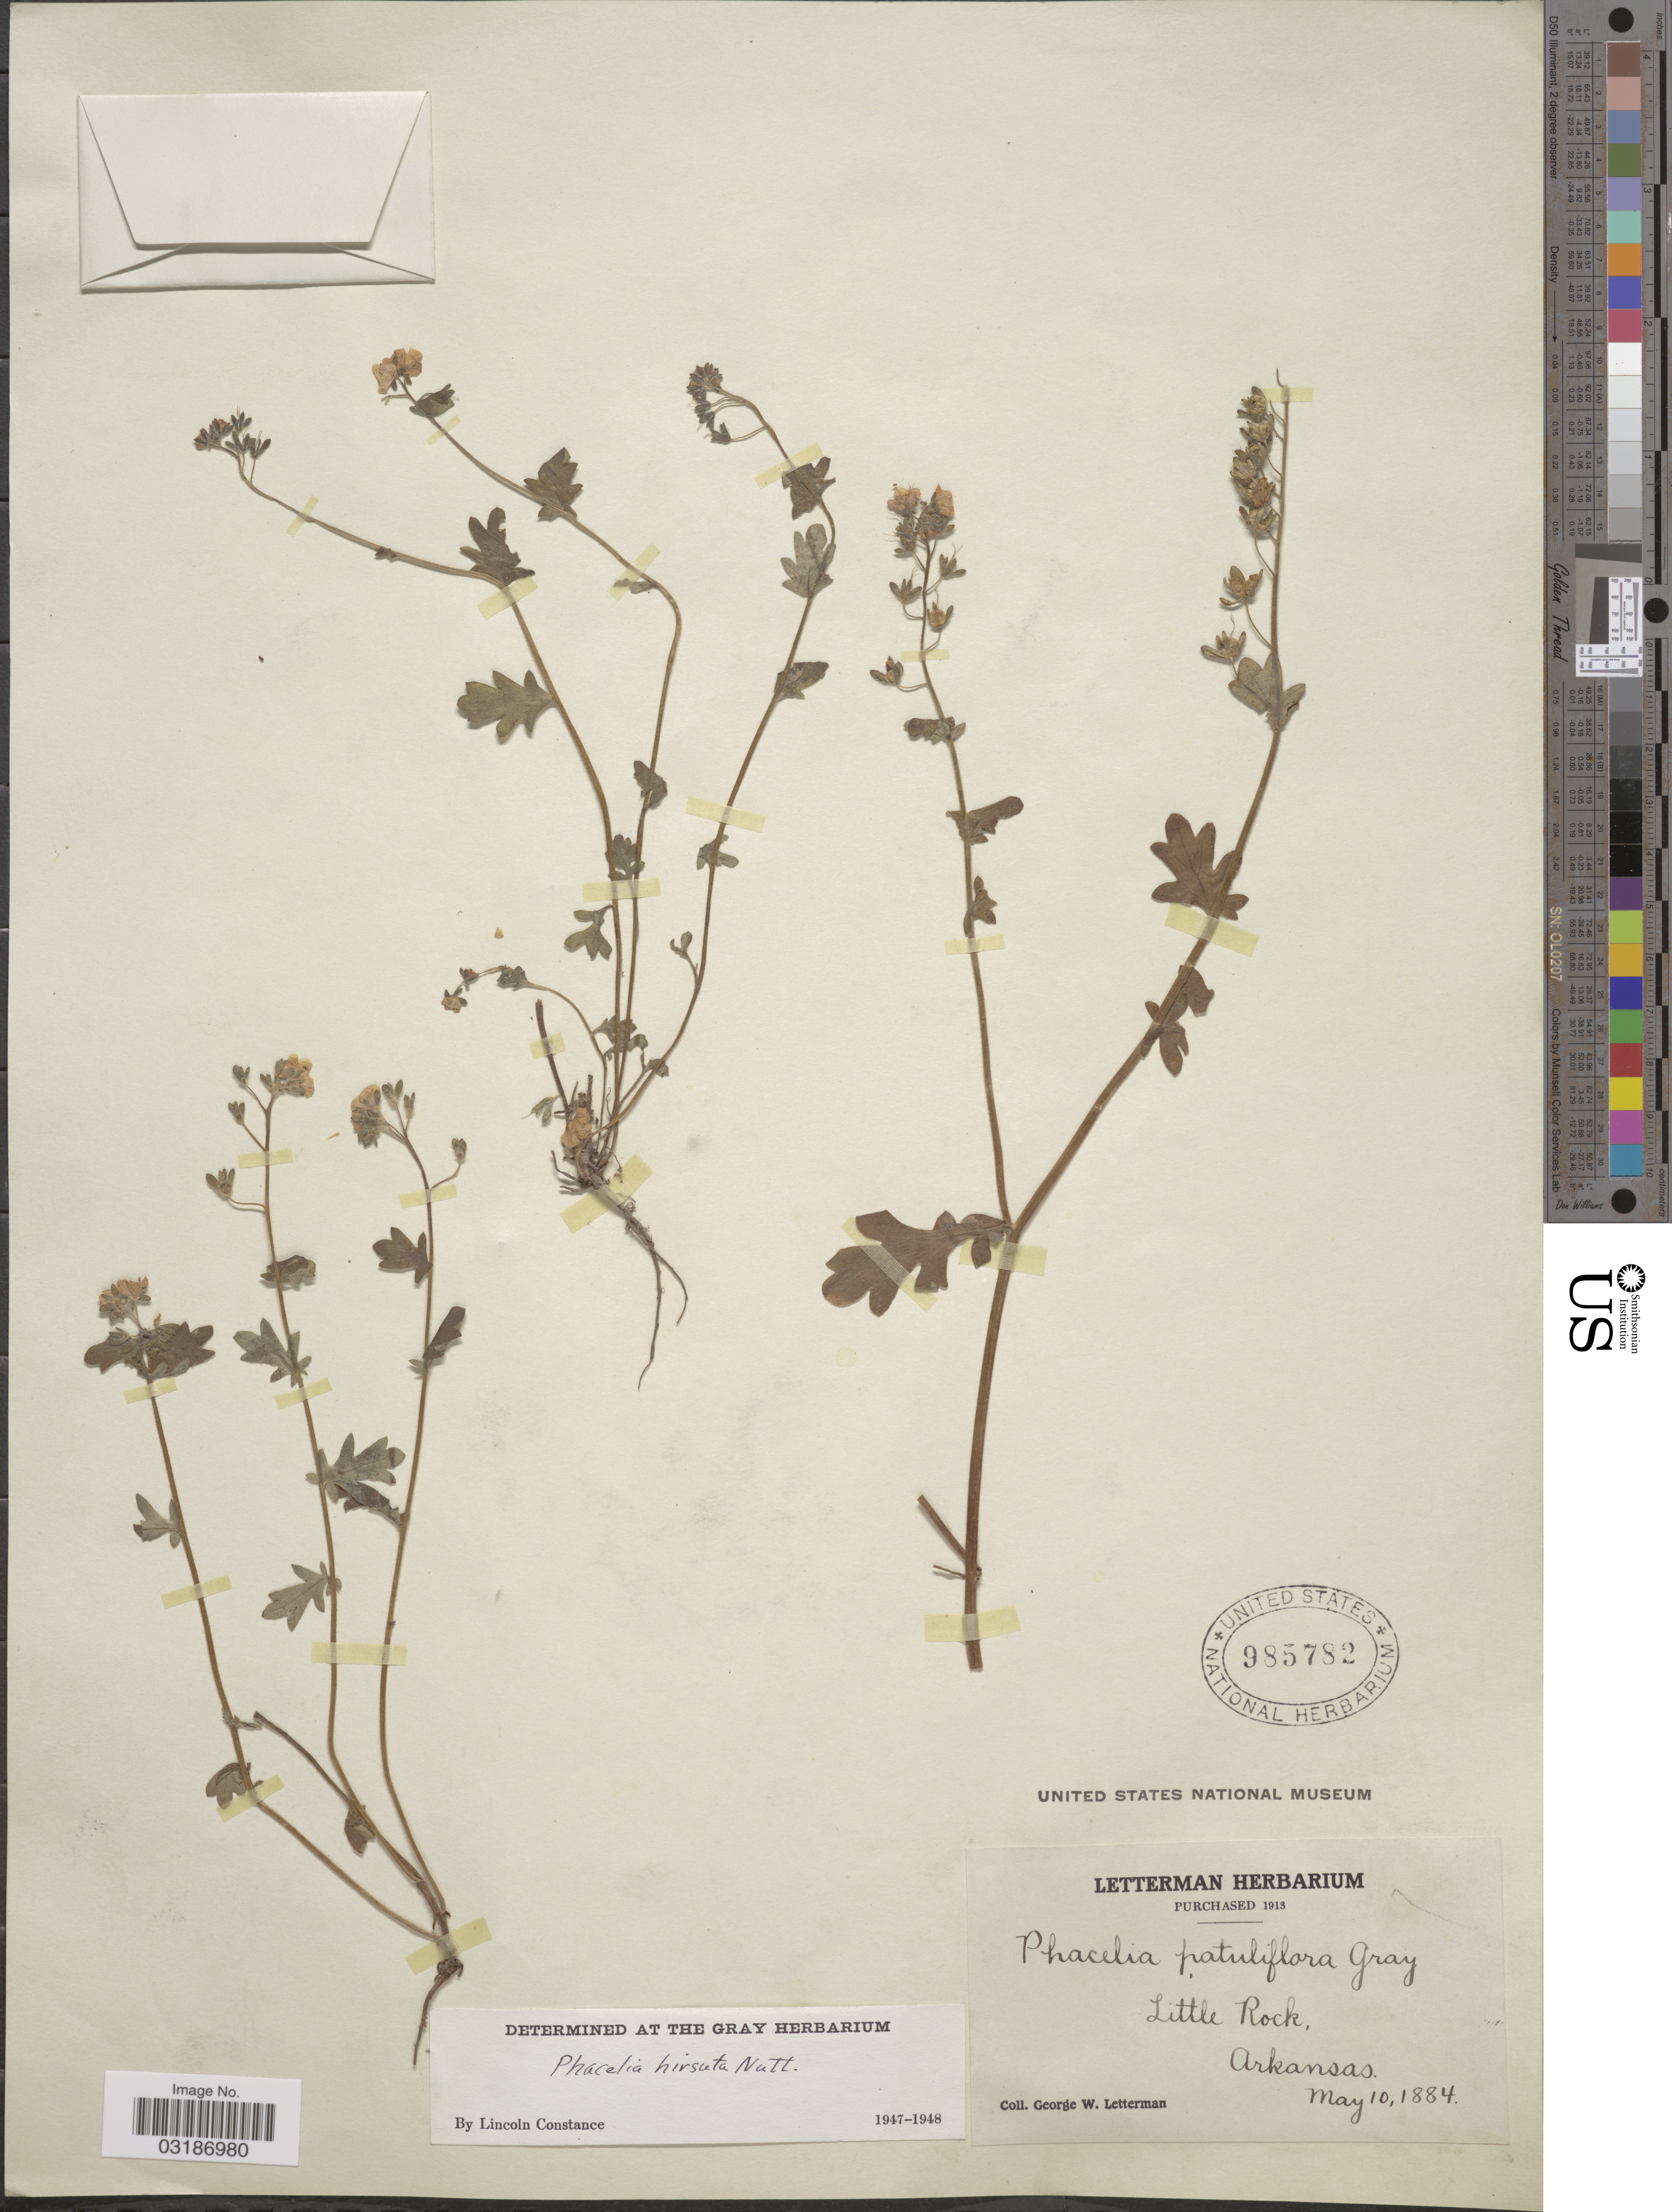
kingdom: Plantae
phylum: Tracheophyta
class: Magnoliopsida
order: Boraginales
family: Hydrophyllaceae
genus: Phacelia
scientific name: Phacelia hirsuta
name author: Nutt.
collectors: G. W. Letterman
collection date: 1884-05-10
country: United States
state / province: Arkansas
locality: Little Rock.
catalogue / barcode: US 985782